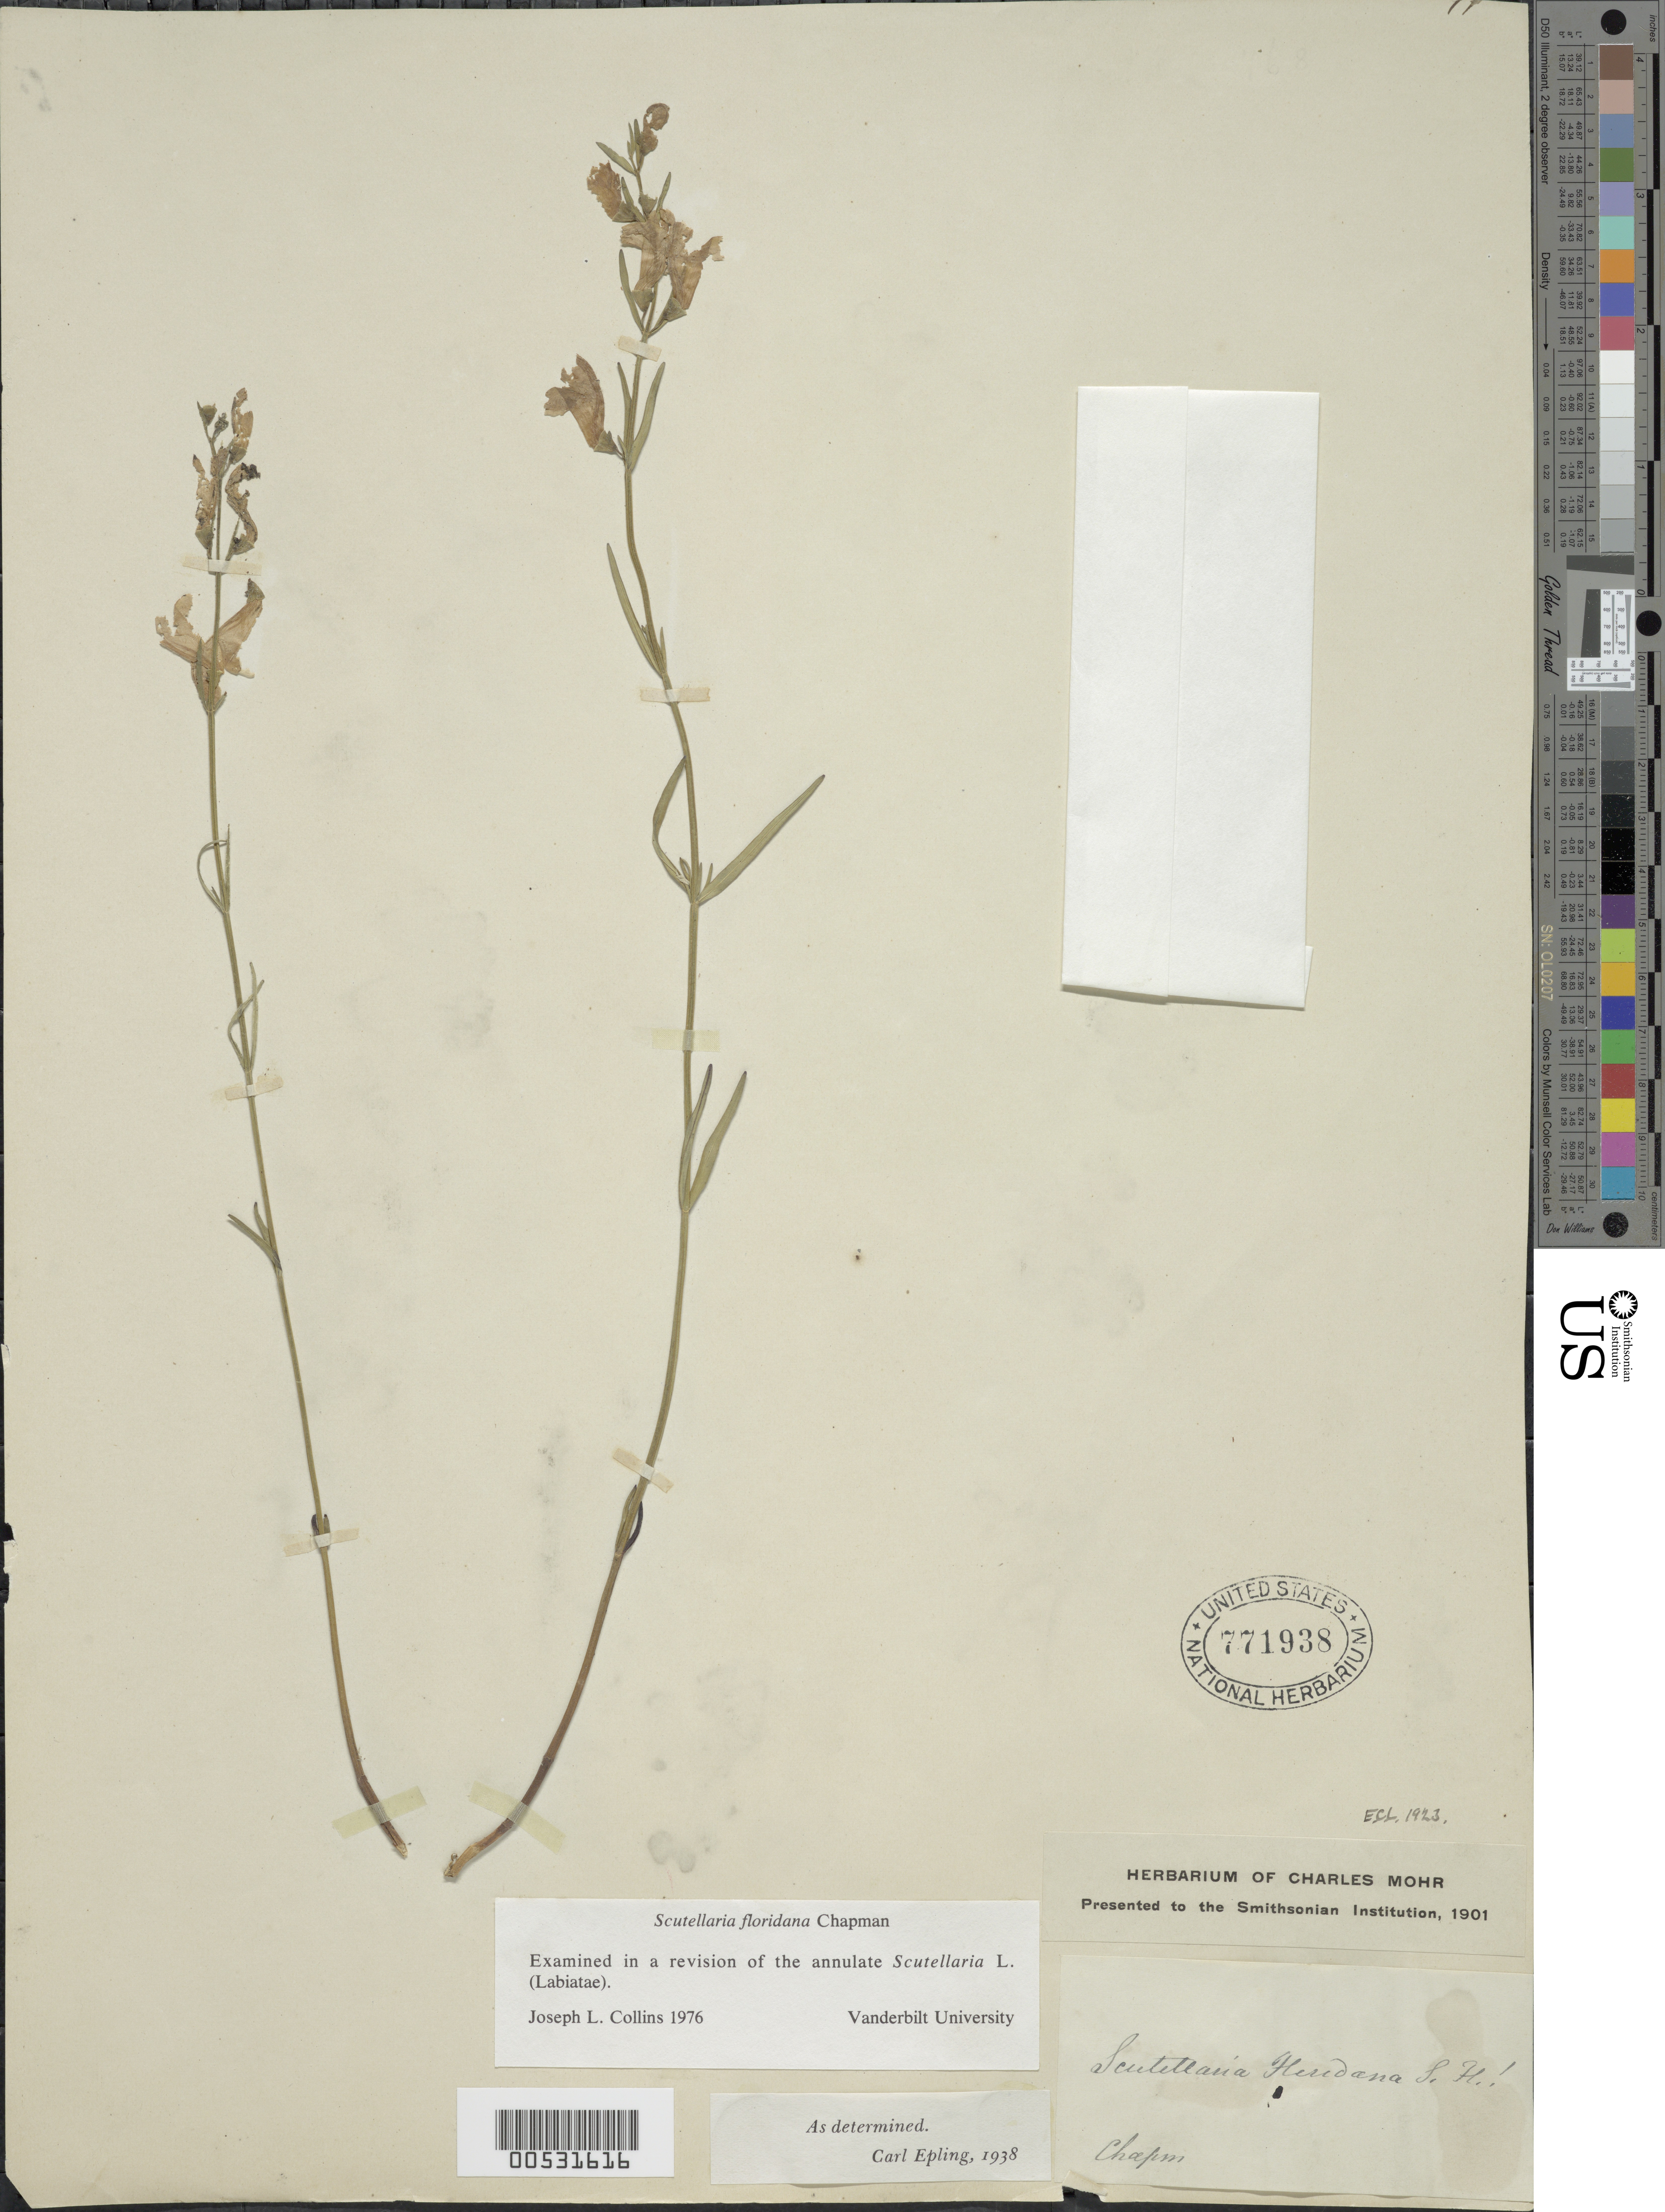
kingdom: Plantae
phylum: Tracheophyta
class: Magnoliopsida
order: Lamiales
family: Lamiaceae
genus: Scutellaria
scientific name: Scutellaria floridana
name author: Chapm.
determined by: Collins, J. L.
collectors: ex herb. C. Mohr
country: United States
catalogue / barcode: US 771938